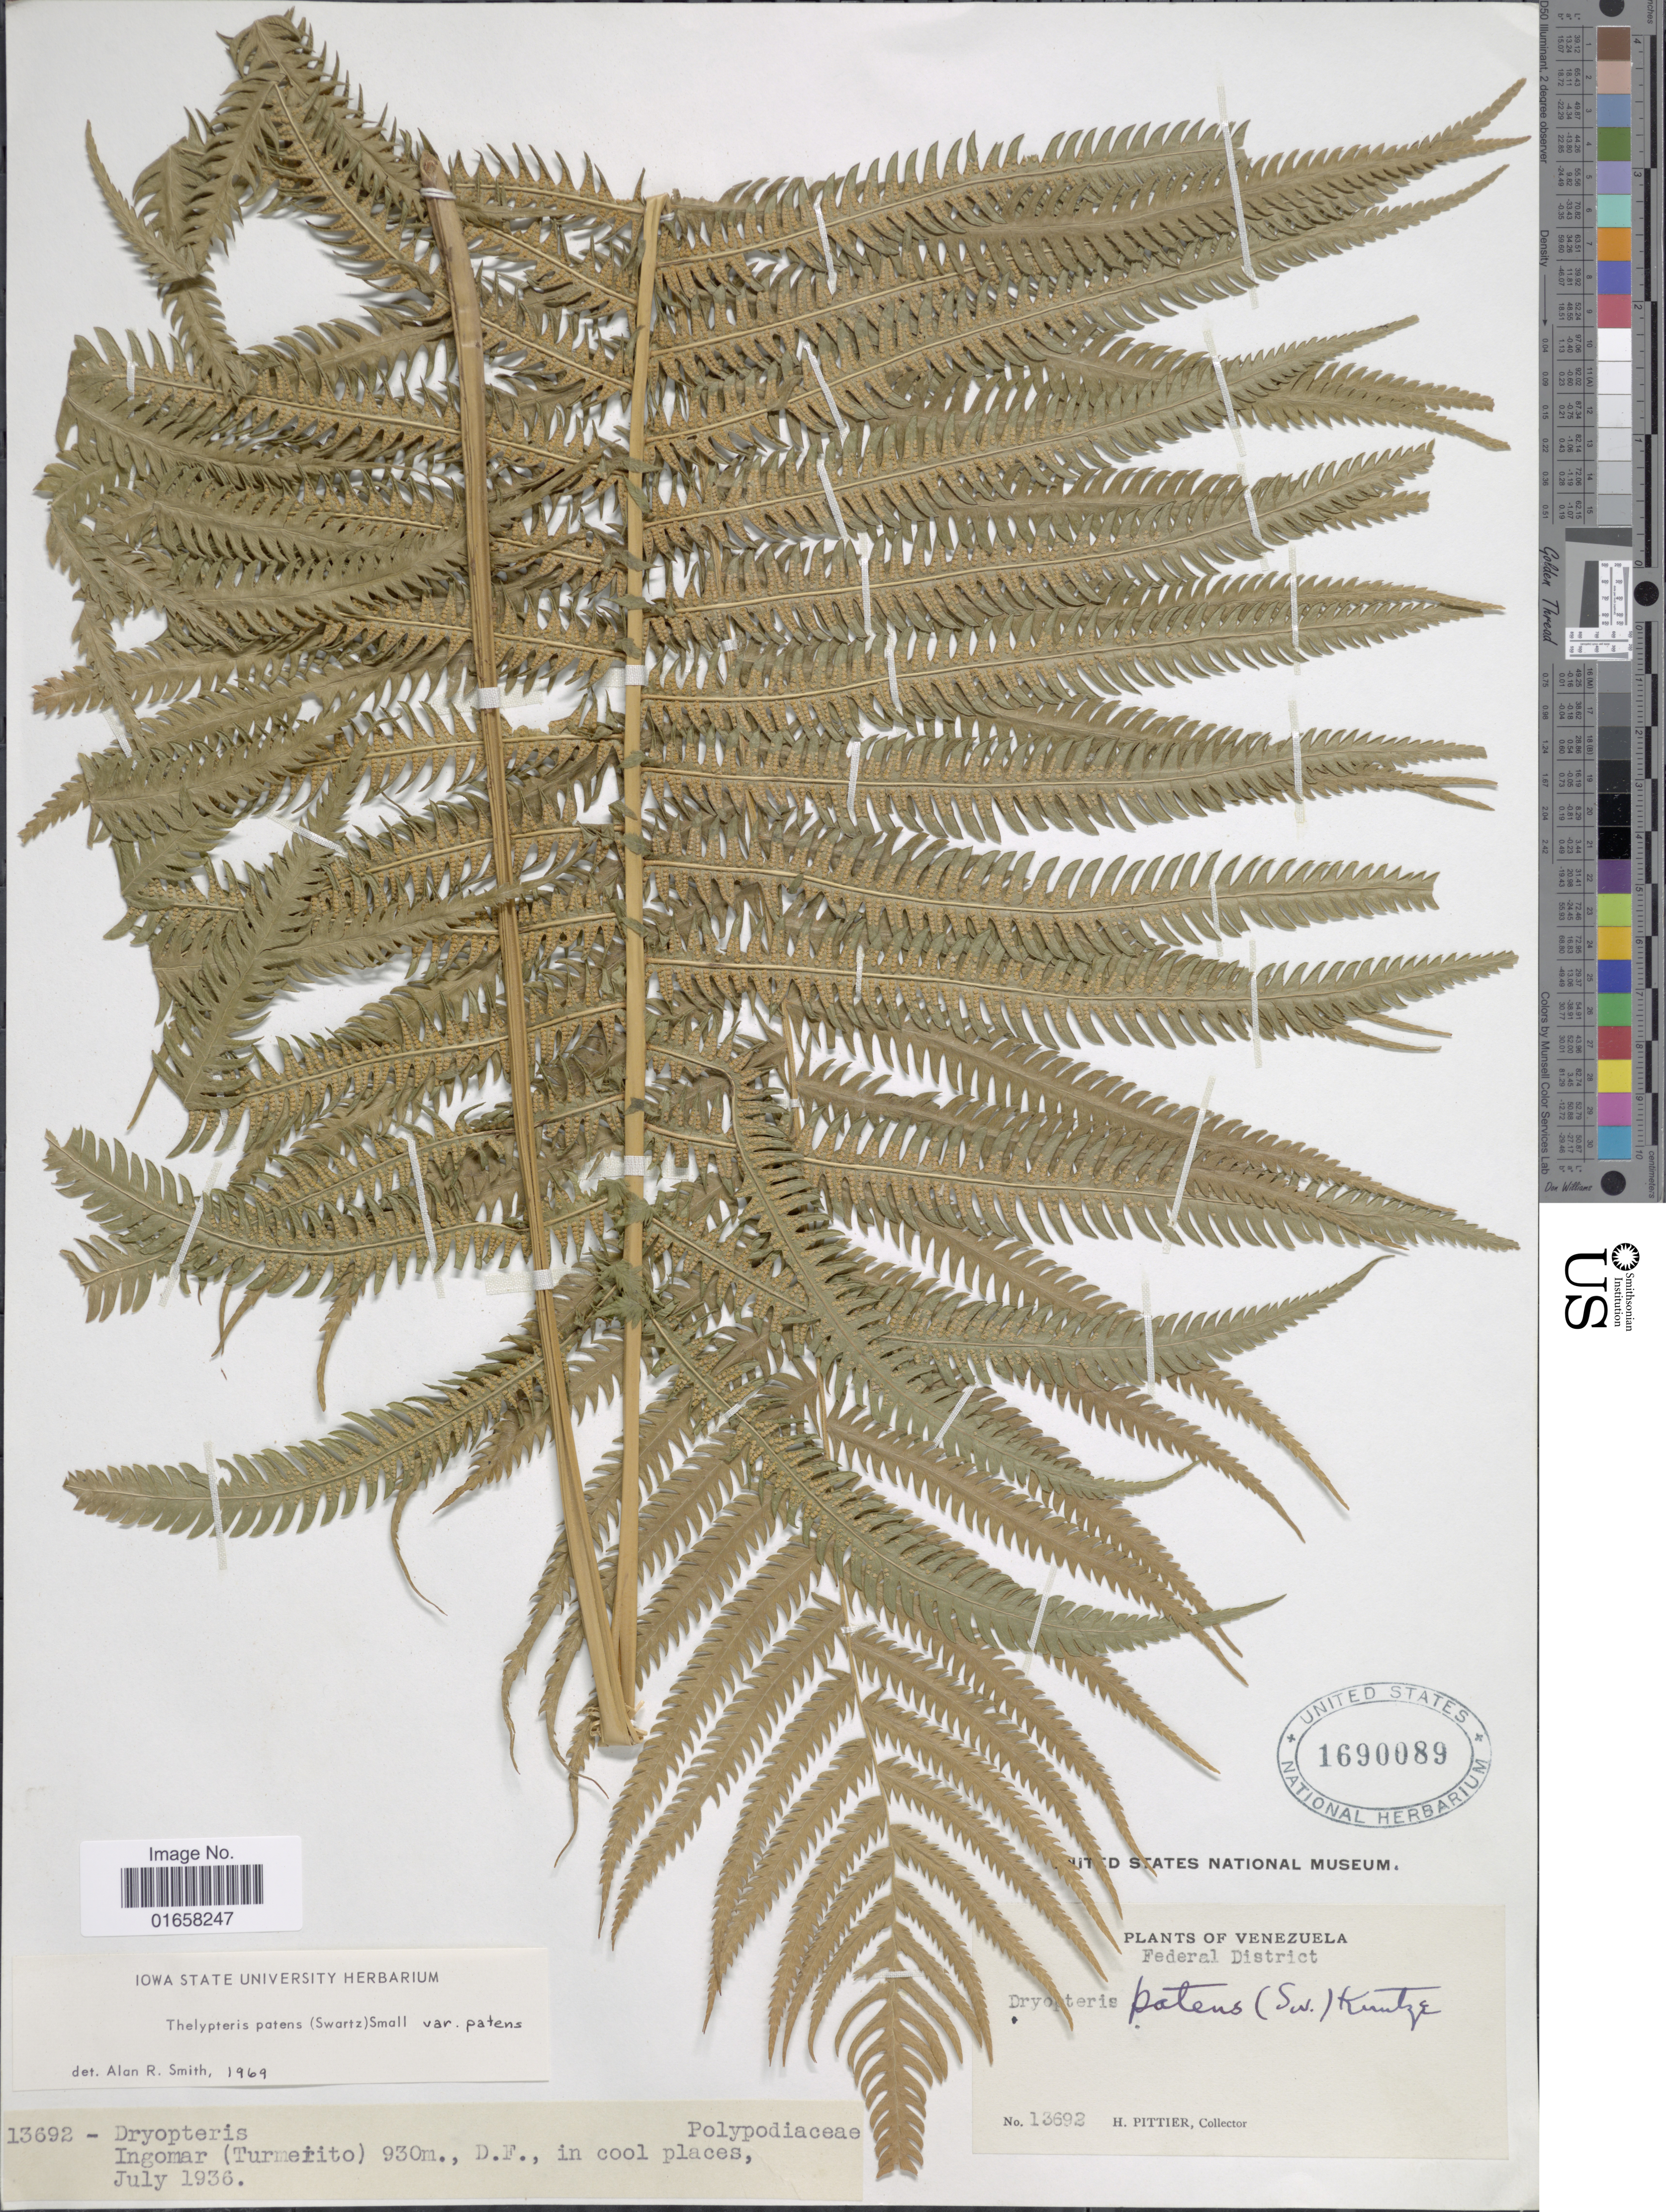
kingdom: Plantae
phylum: Tracheophyta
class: Polypodiopsida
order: Polypodiales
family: Thelypteridaceae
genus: Christella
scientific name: Christella patens var. patens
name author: (Sw.) Holttum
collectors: H. F. Pittier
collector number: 13692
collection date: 1936-07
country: Venezuela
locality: Federal District. Ingomar ( Turmerito)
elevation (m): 930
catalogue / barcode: US 1690089